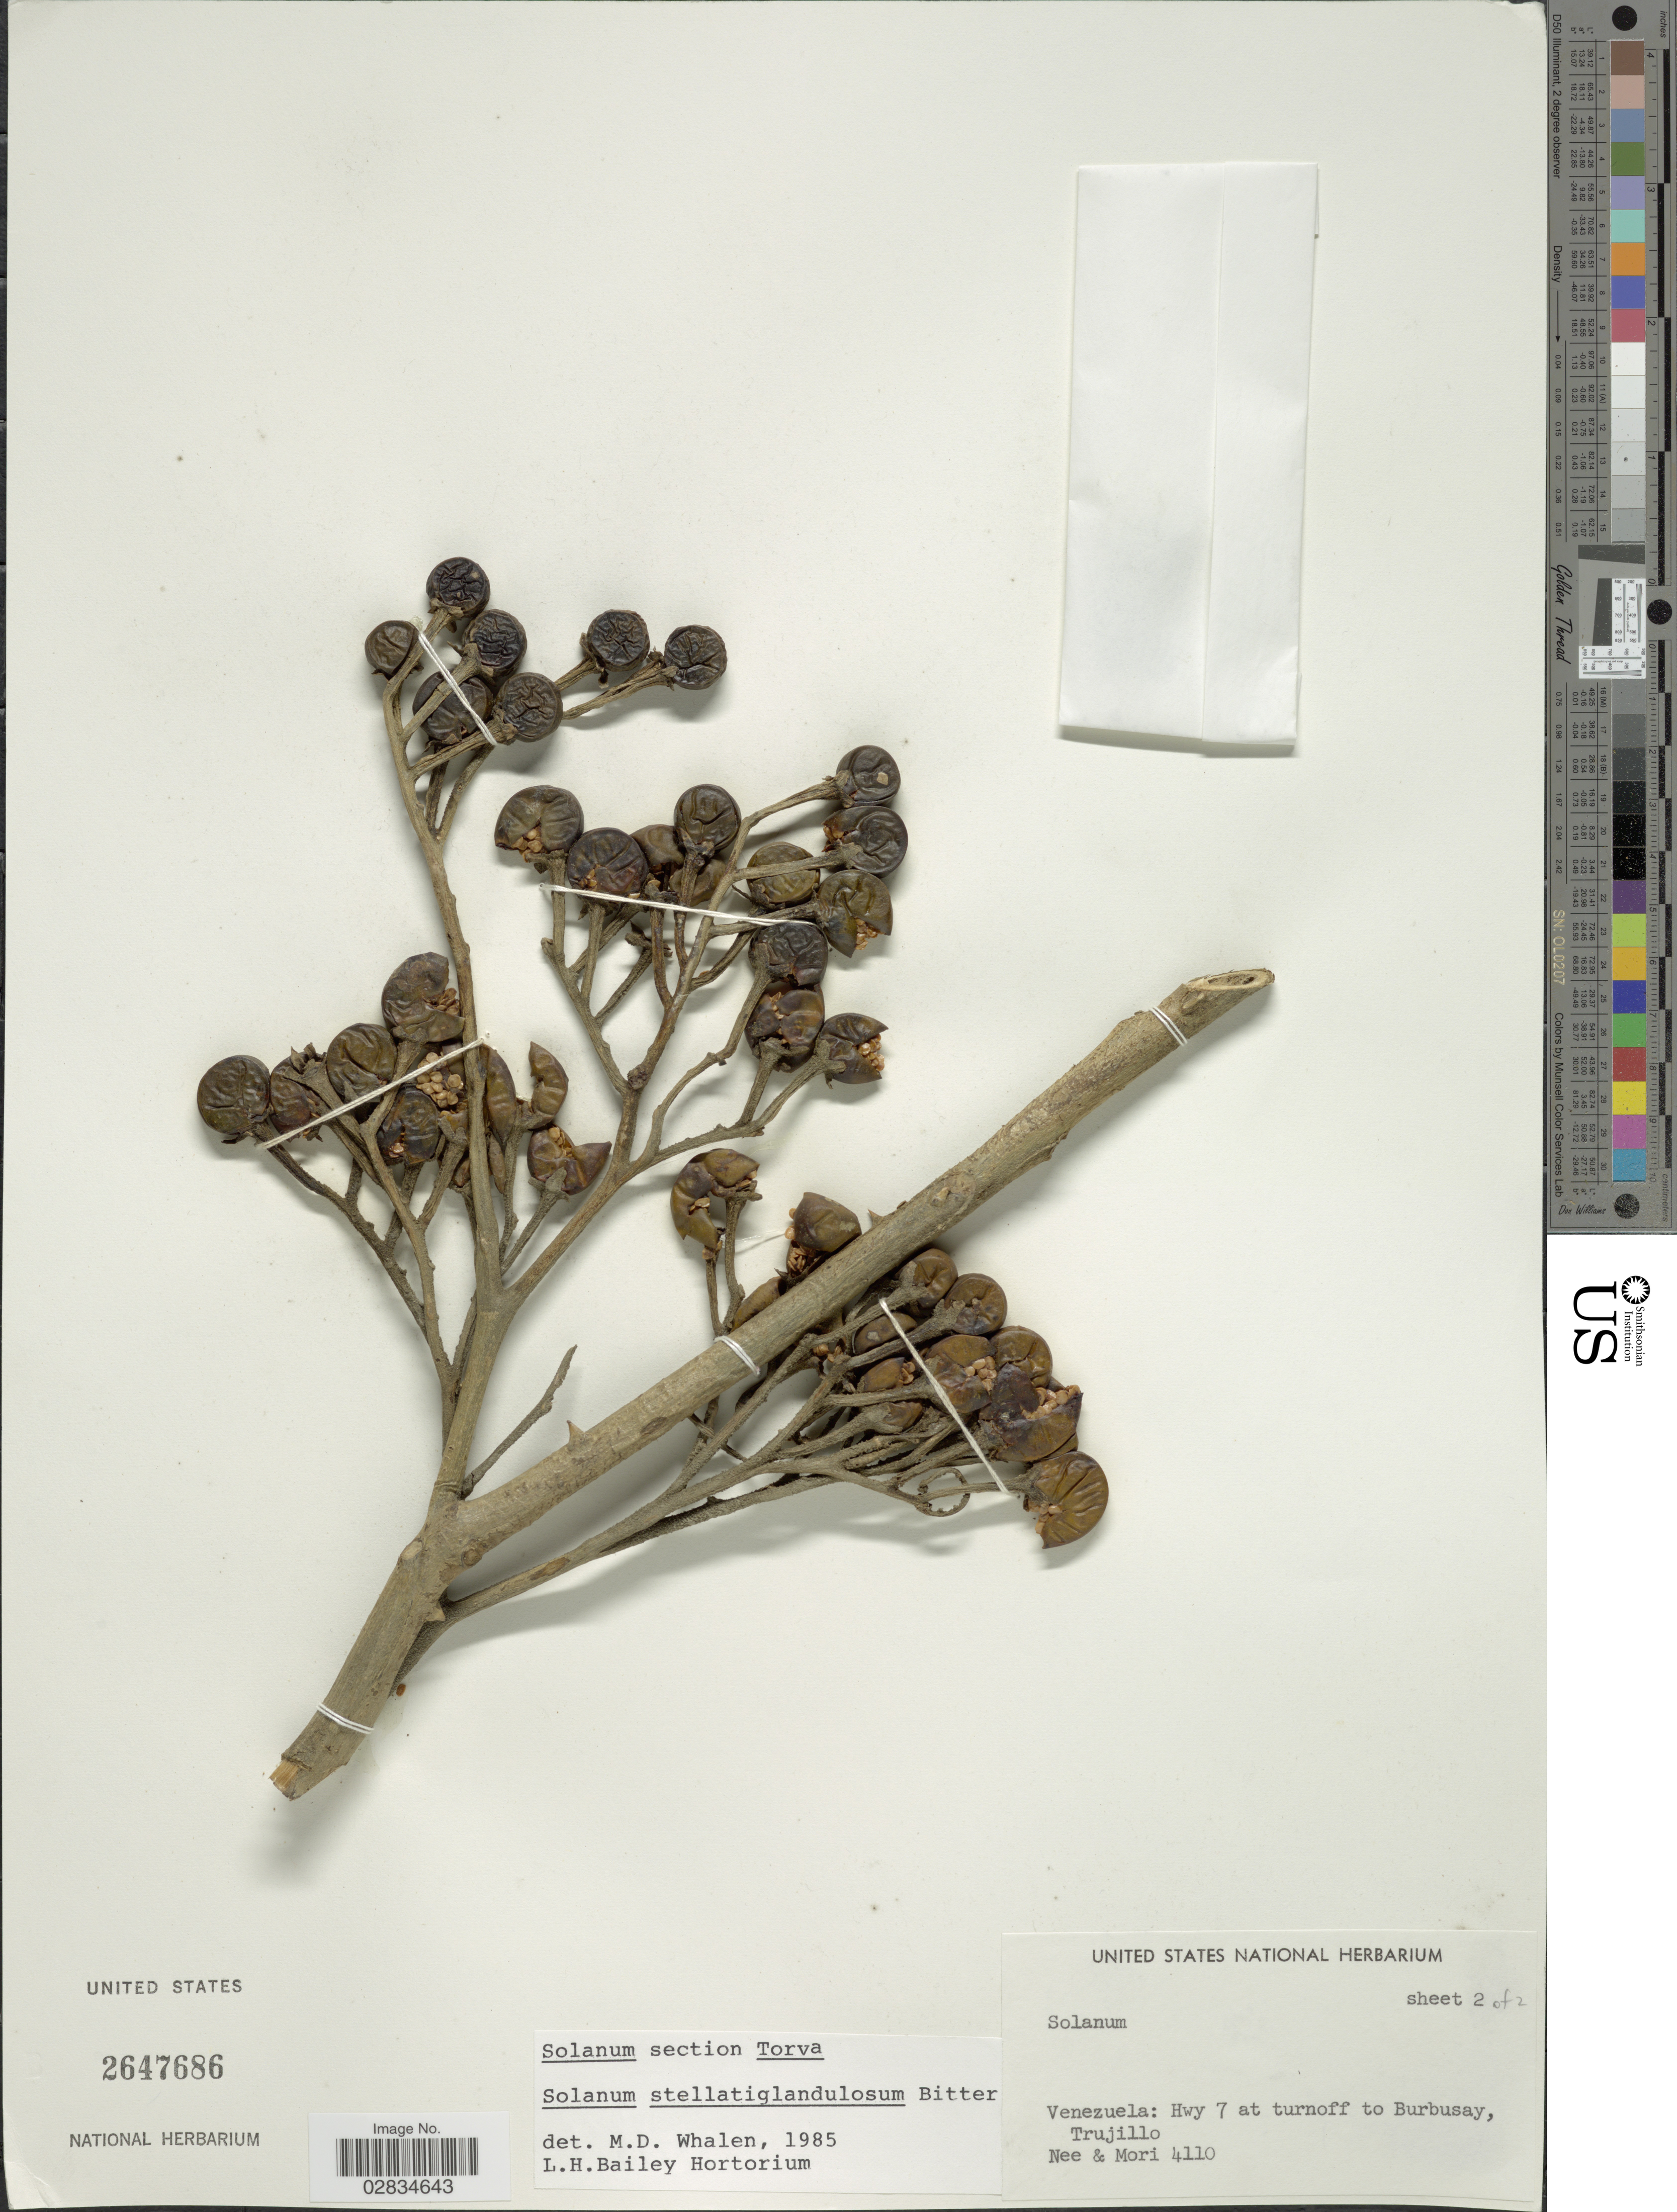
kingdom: Plantae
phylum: Tracheophyta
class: Magnoliopsida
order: Solanales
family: Solanaceae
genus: Solanum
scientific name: Solanum stellatiglandulosum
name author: Bitter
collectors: Nee, -- & -. Mori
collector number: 4110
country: Venezuela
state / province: Trujillo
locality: Hwy 7 at turnoff to Burbusay.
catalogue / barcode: US 2647686